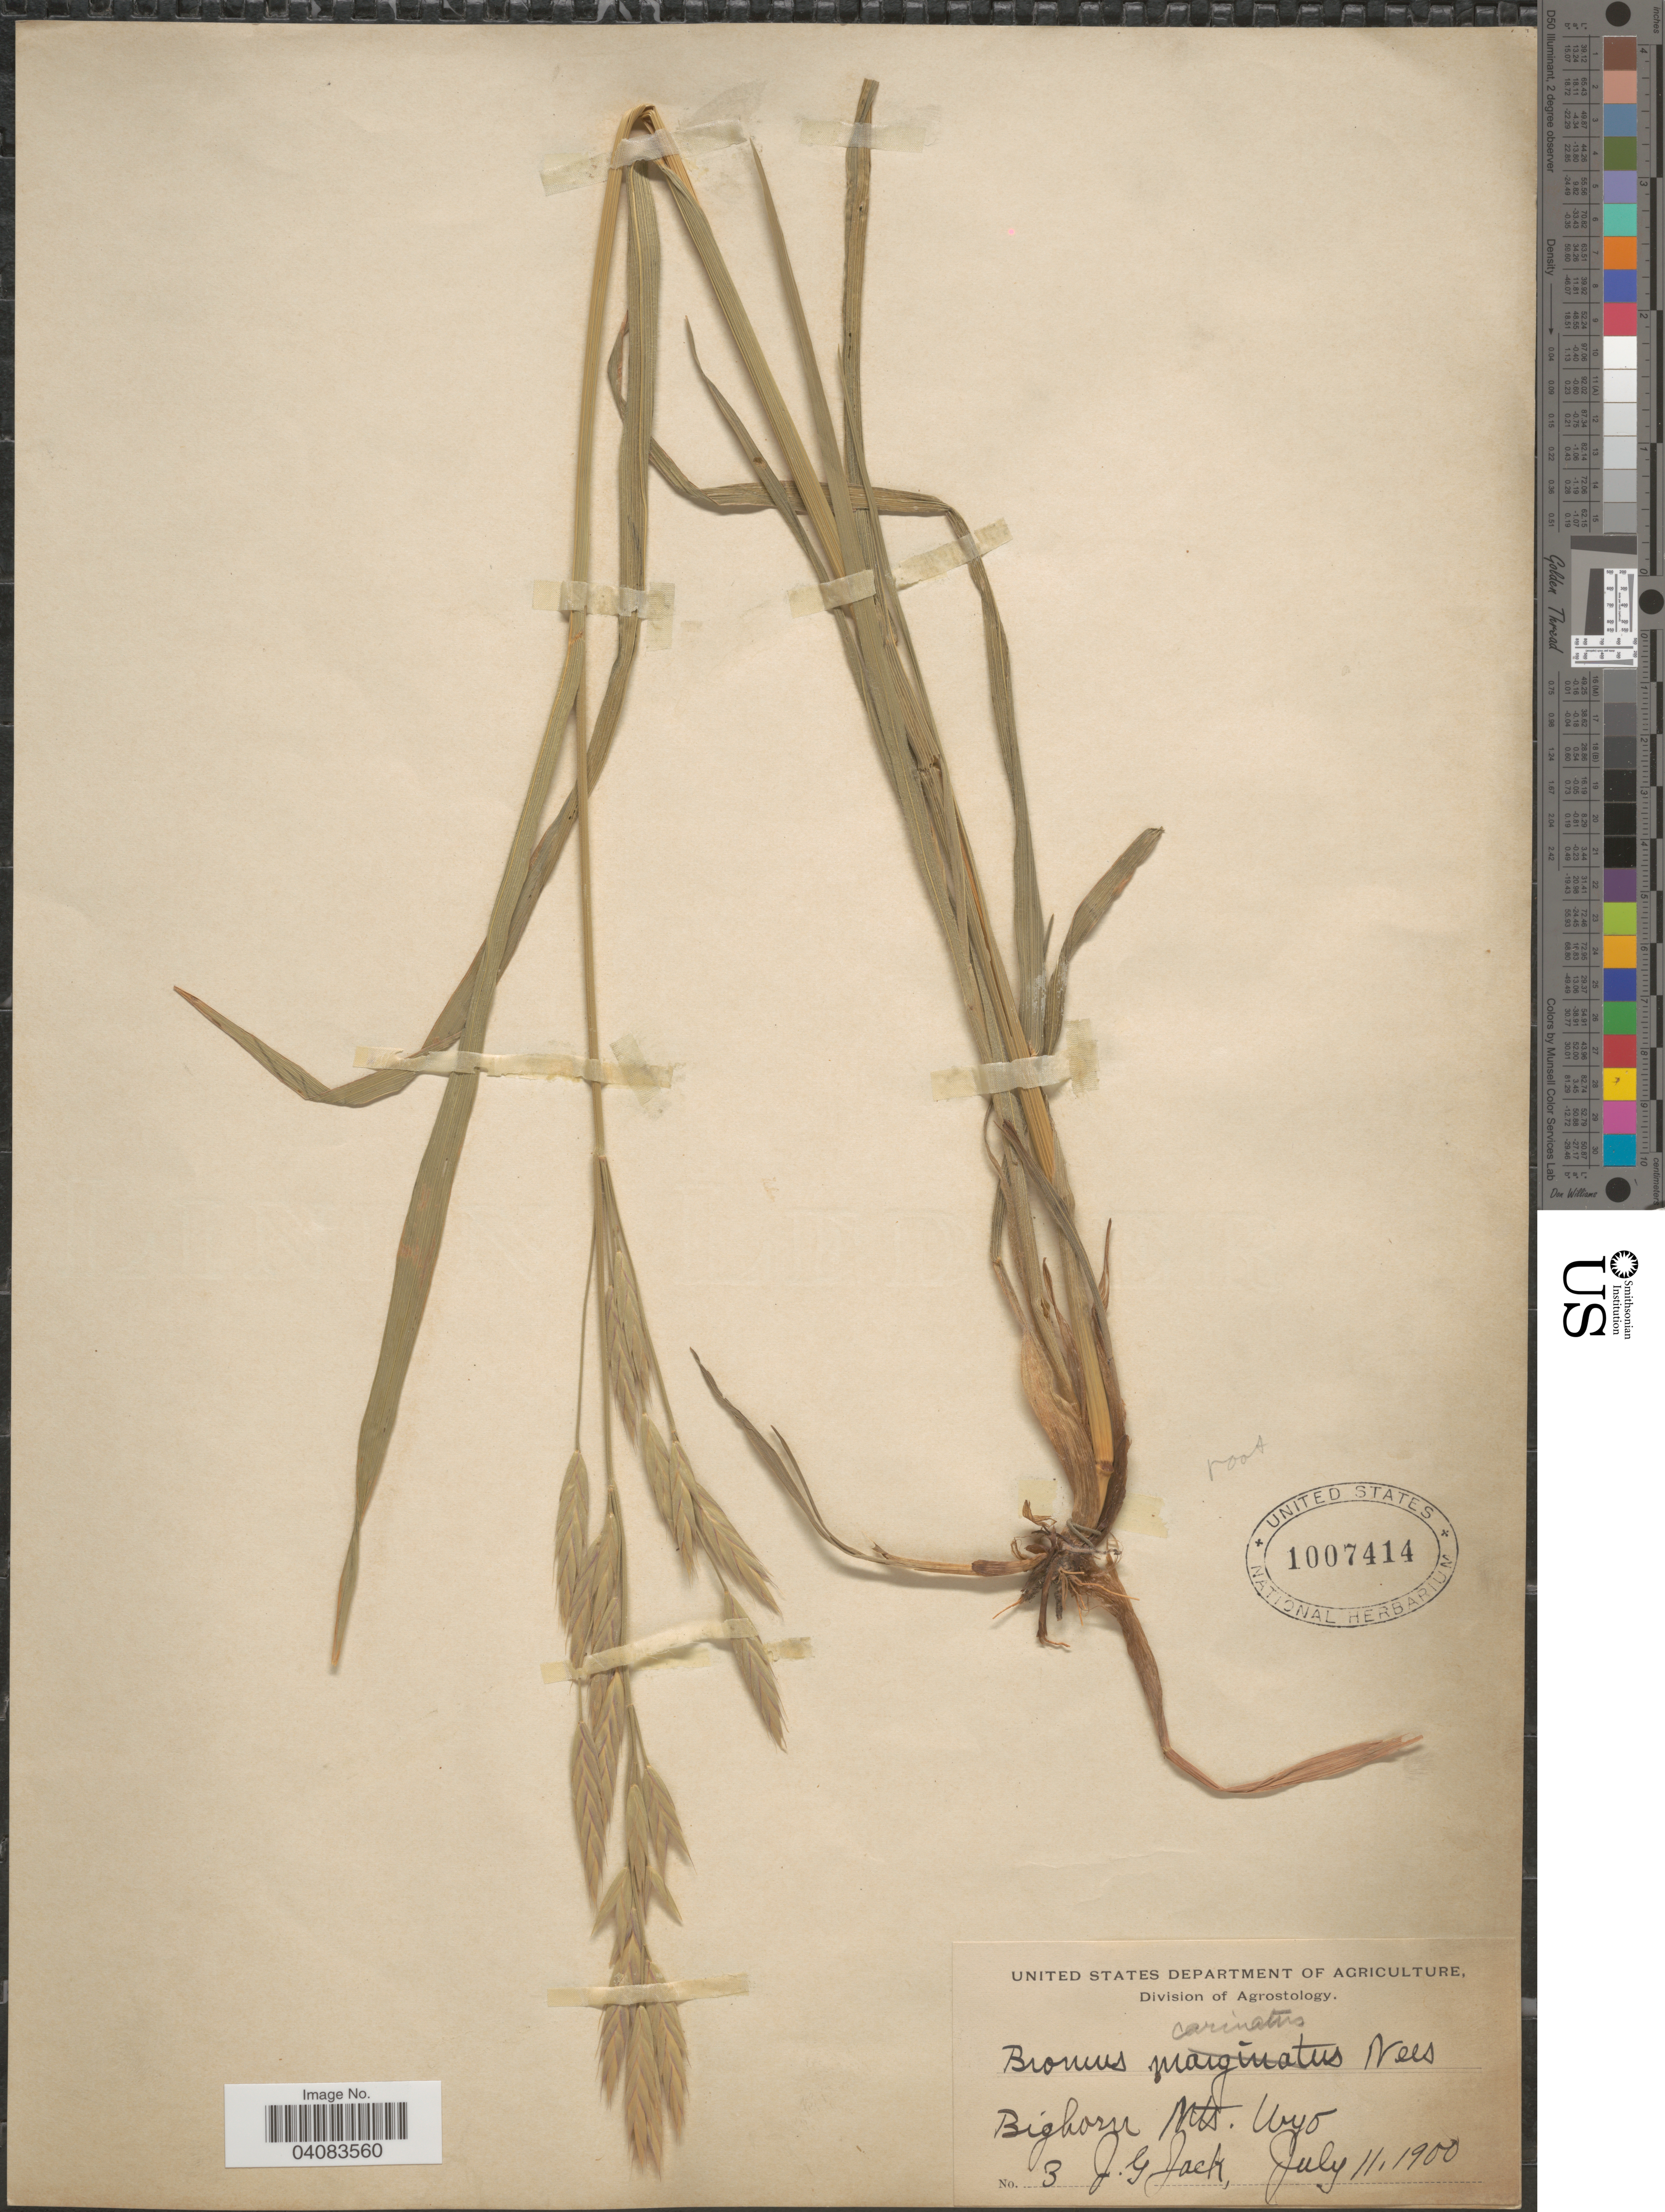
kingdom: Plantae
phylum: Tracheophyta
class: Liliopsida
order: Poales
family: Poaceae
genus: Bromus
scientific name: Bromus marginatus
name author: Nees ex Steud.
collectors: J. G. Jack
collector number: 3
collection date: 1900-07-11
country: United States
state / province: Wyoming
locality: Bighorn Mts.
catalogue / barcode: US 1007414